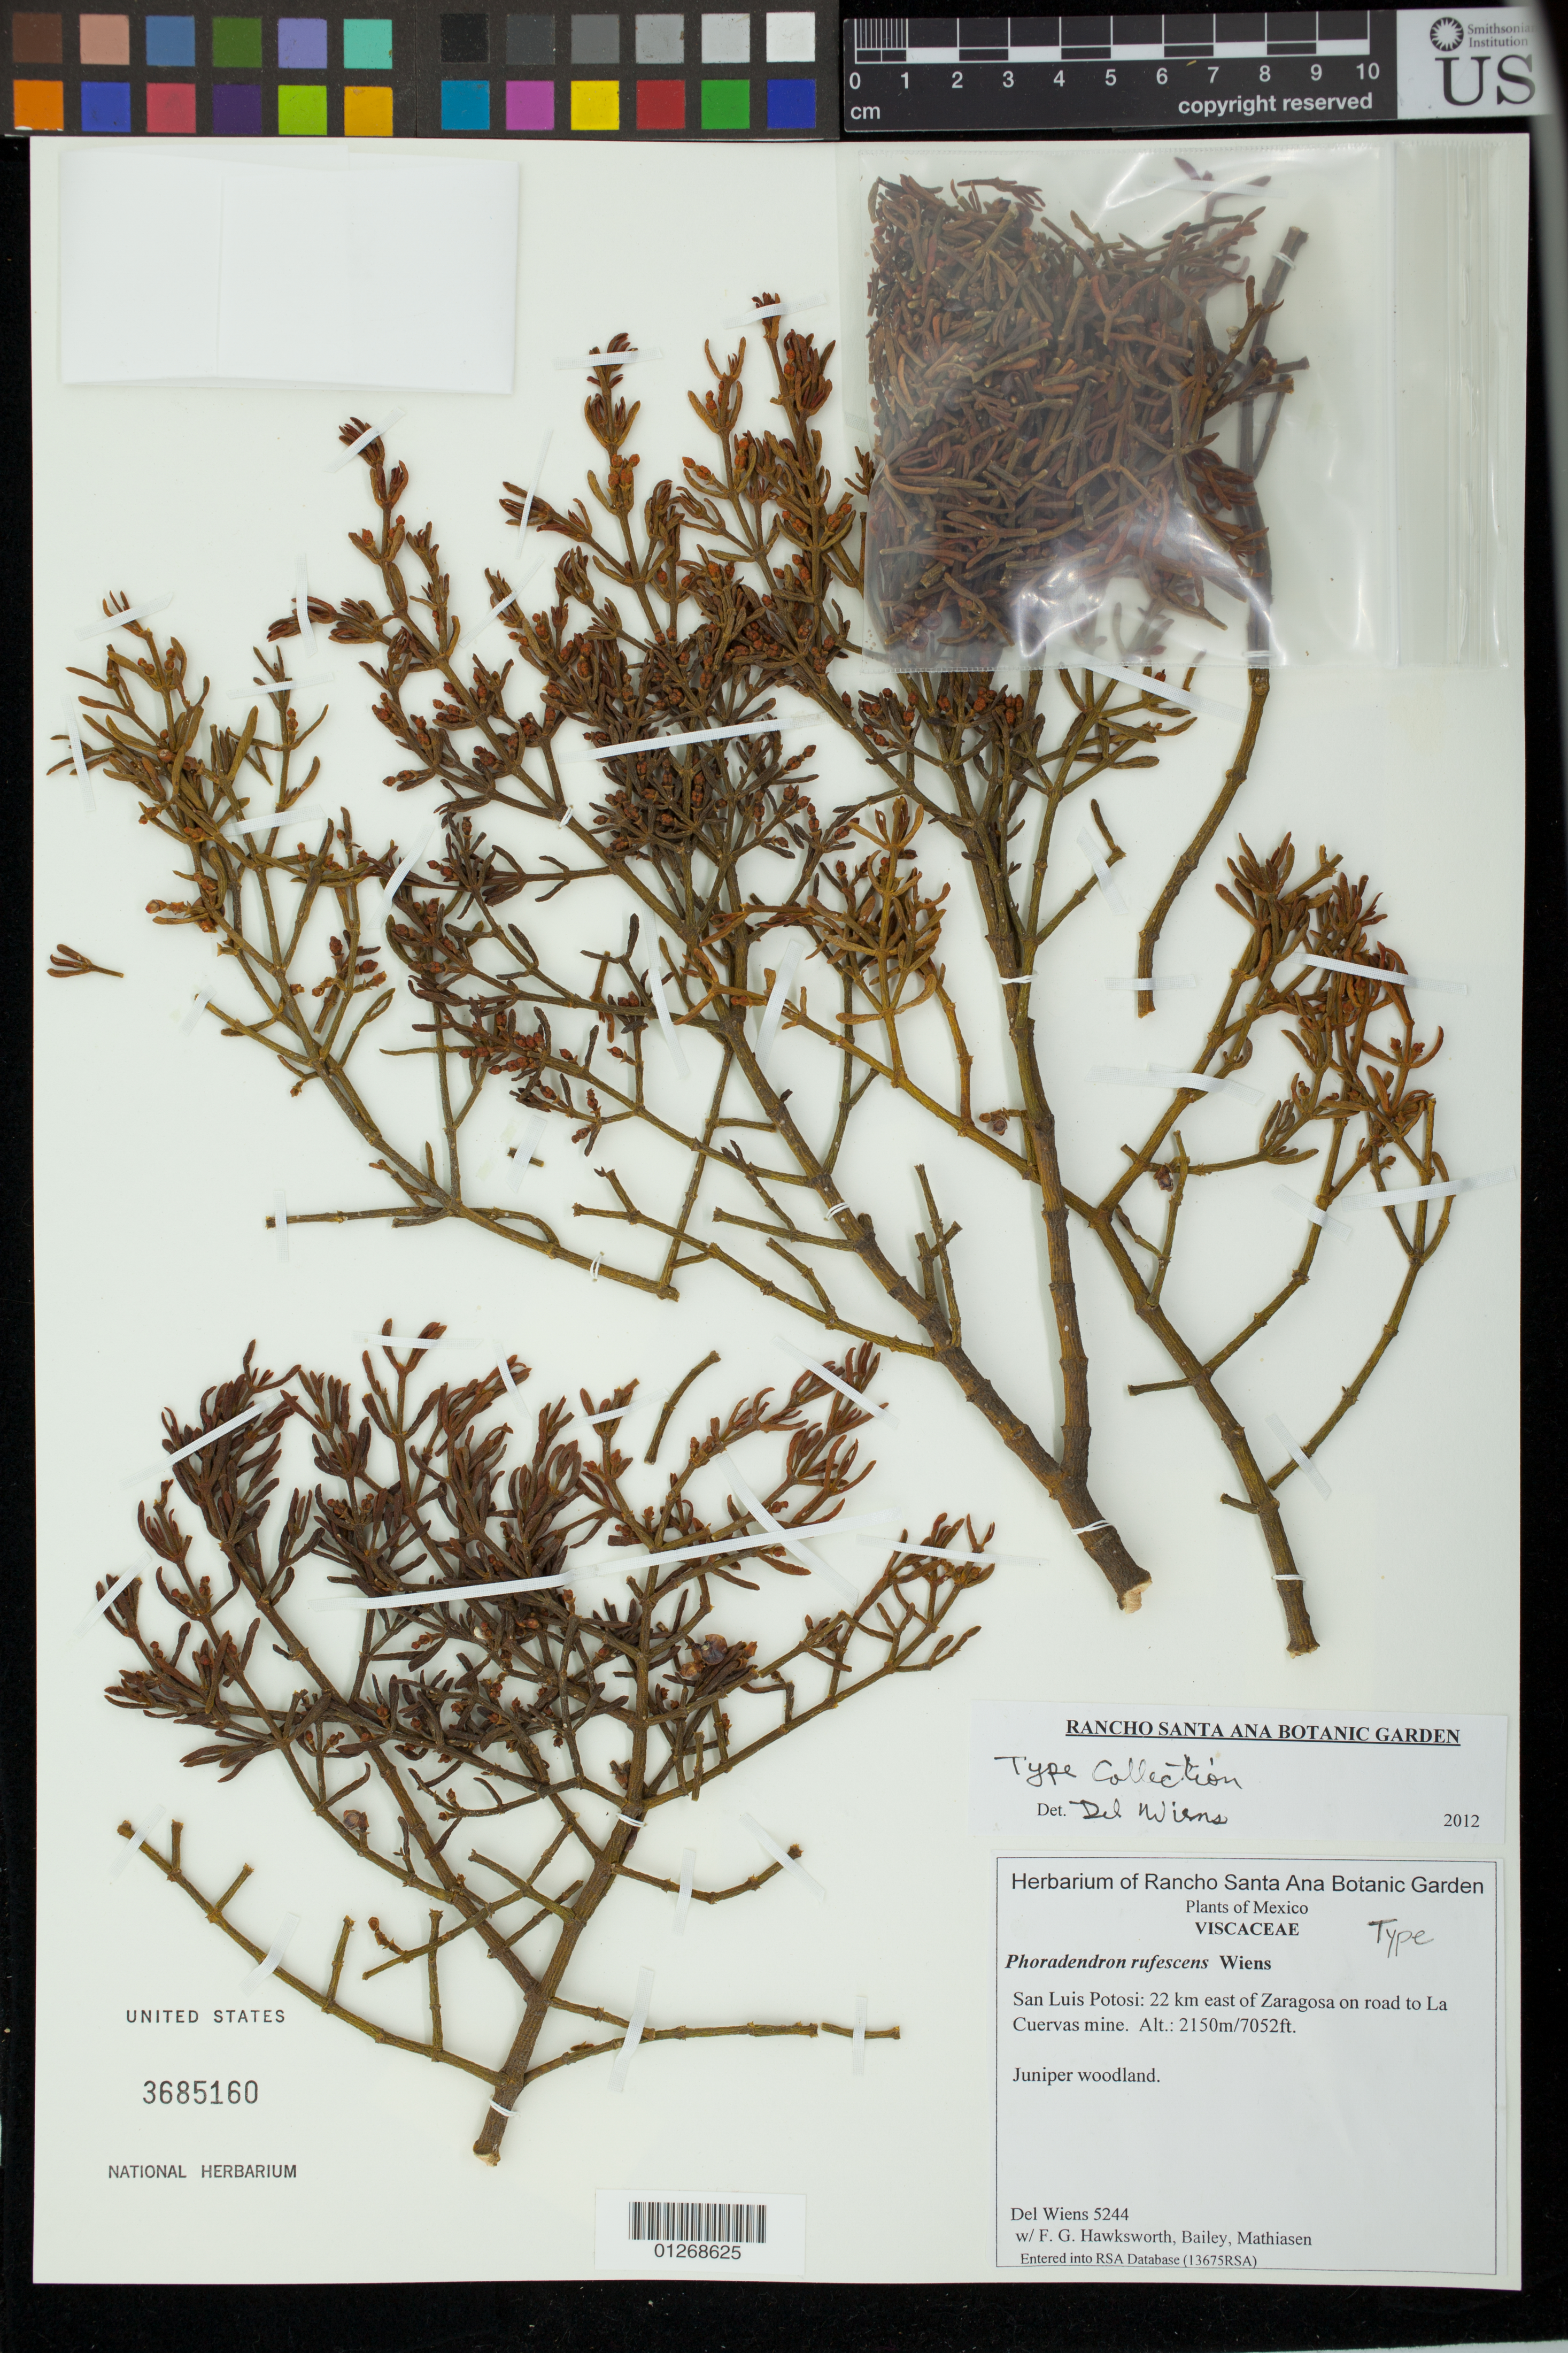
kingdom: Plantae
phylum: Tracheophyta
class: Magnoliopsida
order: Santalales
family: Viscaceae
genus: Phoradendron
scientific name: Phoradendron rufescens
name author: Wiens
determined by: Wiens, D.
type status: Type Collection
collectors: D. Wiens et al.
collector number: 5244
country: Mexico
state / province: San Luis Potosí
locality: San Luis Potosi: 22 km east of Zaragosa on road to La Cuervas mine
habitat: Juniper woodland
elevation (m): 2150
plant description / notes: Type status uncertain. Protologue cites holotype at US, but this sheet annotated as "Type collection" by Wiens (2012).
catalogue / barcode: US 3685160